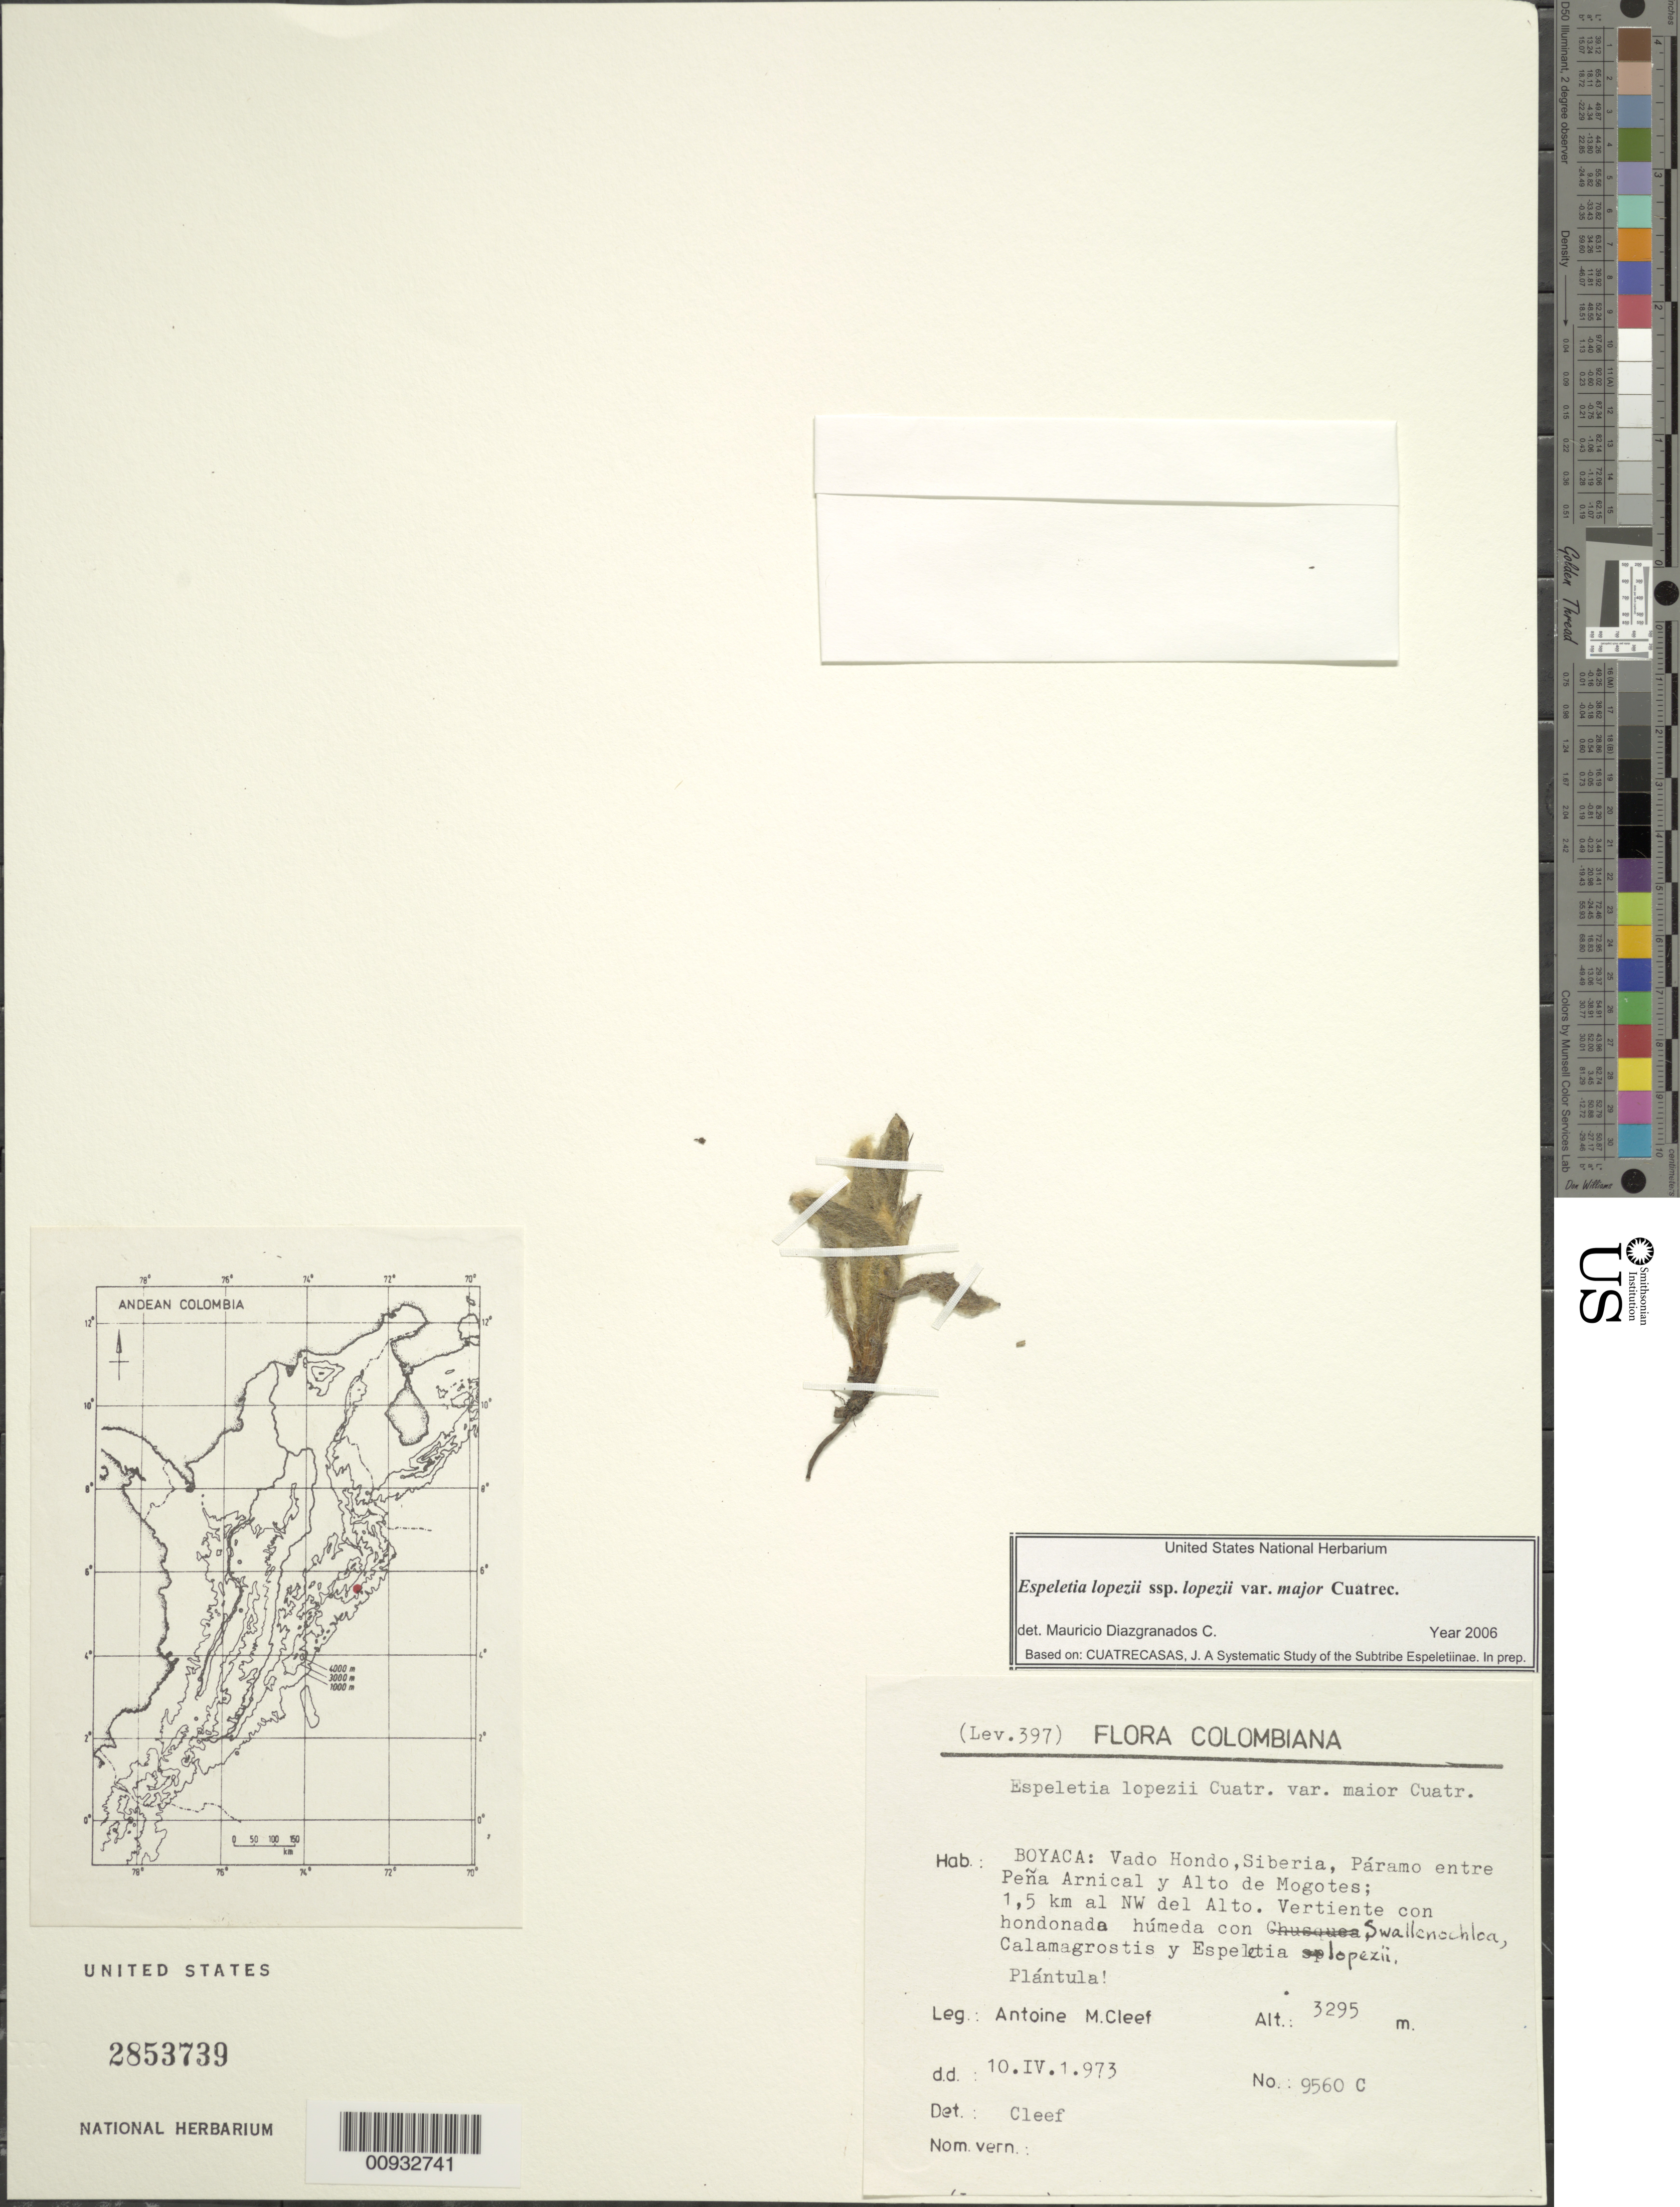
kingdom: Plantae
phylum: Tracheophyta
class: Magnoliopsida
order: Asterales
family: Asteraceae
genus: Espeletia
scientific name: Espeletia lopezii var. major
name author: Cuatrec.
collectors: A. M. Cleef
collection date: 1973-04-10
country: Colombia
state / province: Boyacá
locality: Vado Hondo, Siberia, Páramo entre Peña Arnical y Alto de Mogotes; 1.5 km al NW del Alto.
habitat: Vertiente con hondonada húmeda con Swallenochloa, calamagrostis y espeletia lopezii.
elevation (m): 3295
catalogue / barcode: US 2853739